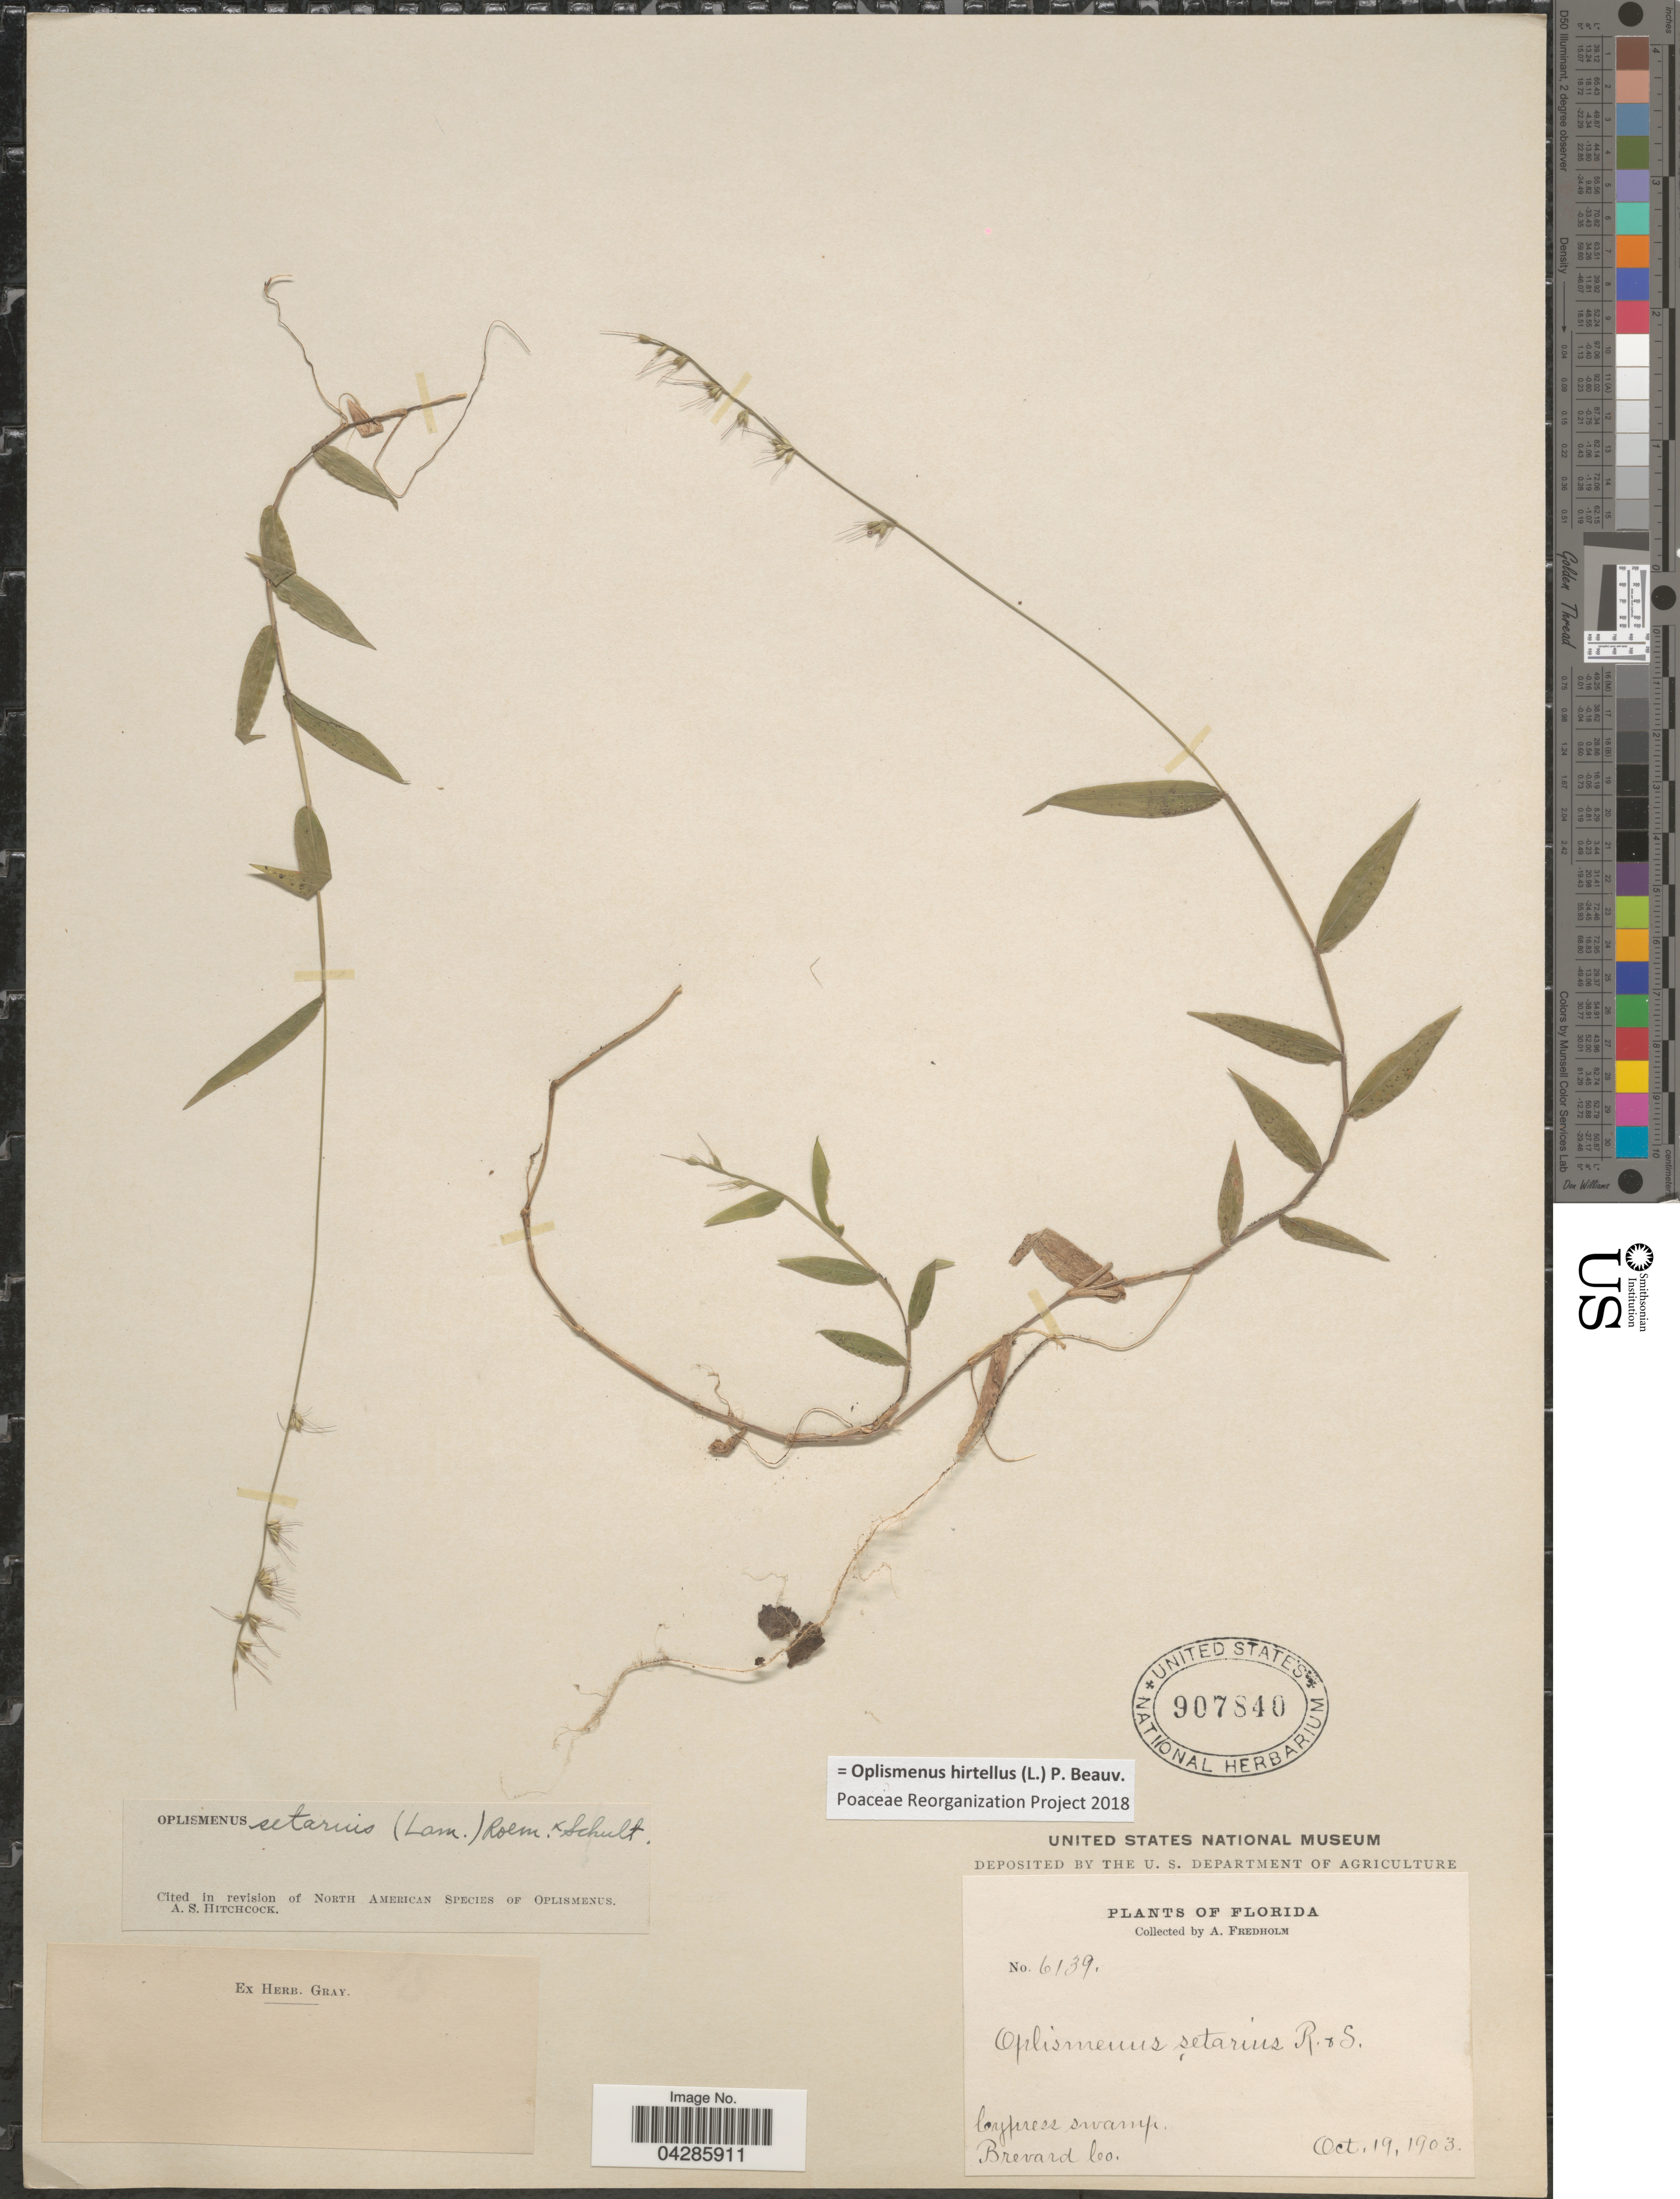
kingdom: Plantae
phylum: Tracheophyta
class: Liliopsida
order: Poales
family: Poaceae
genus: Oplismenus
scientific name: Oplismenus hirtellus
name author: (L.) P. Beauv.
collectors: A. Fredholm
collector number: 6139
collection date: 1903-10-19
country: United States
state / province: Florida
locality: Cypress swamp. Brevard Co.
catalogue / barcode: US 907840